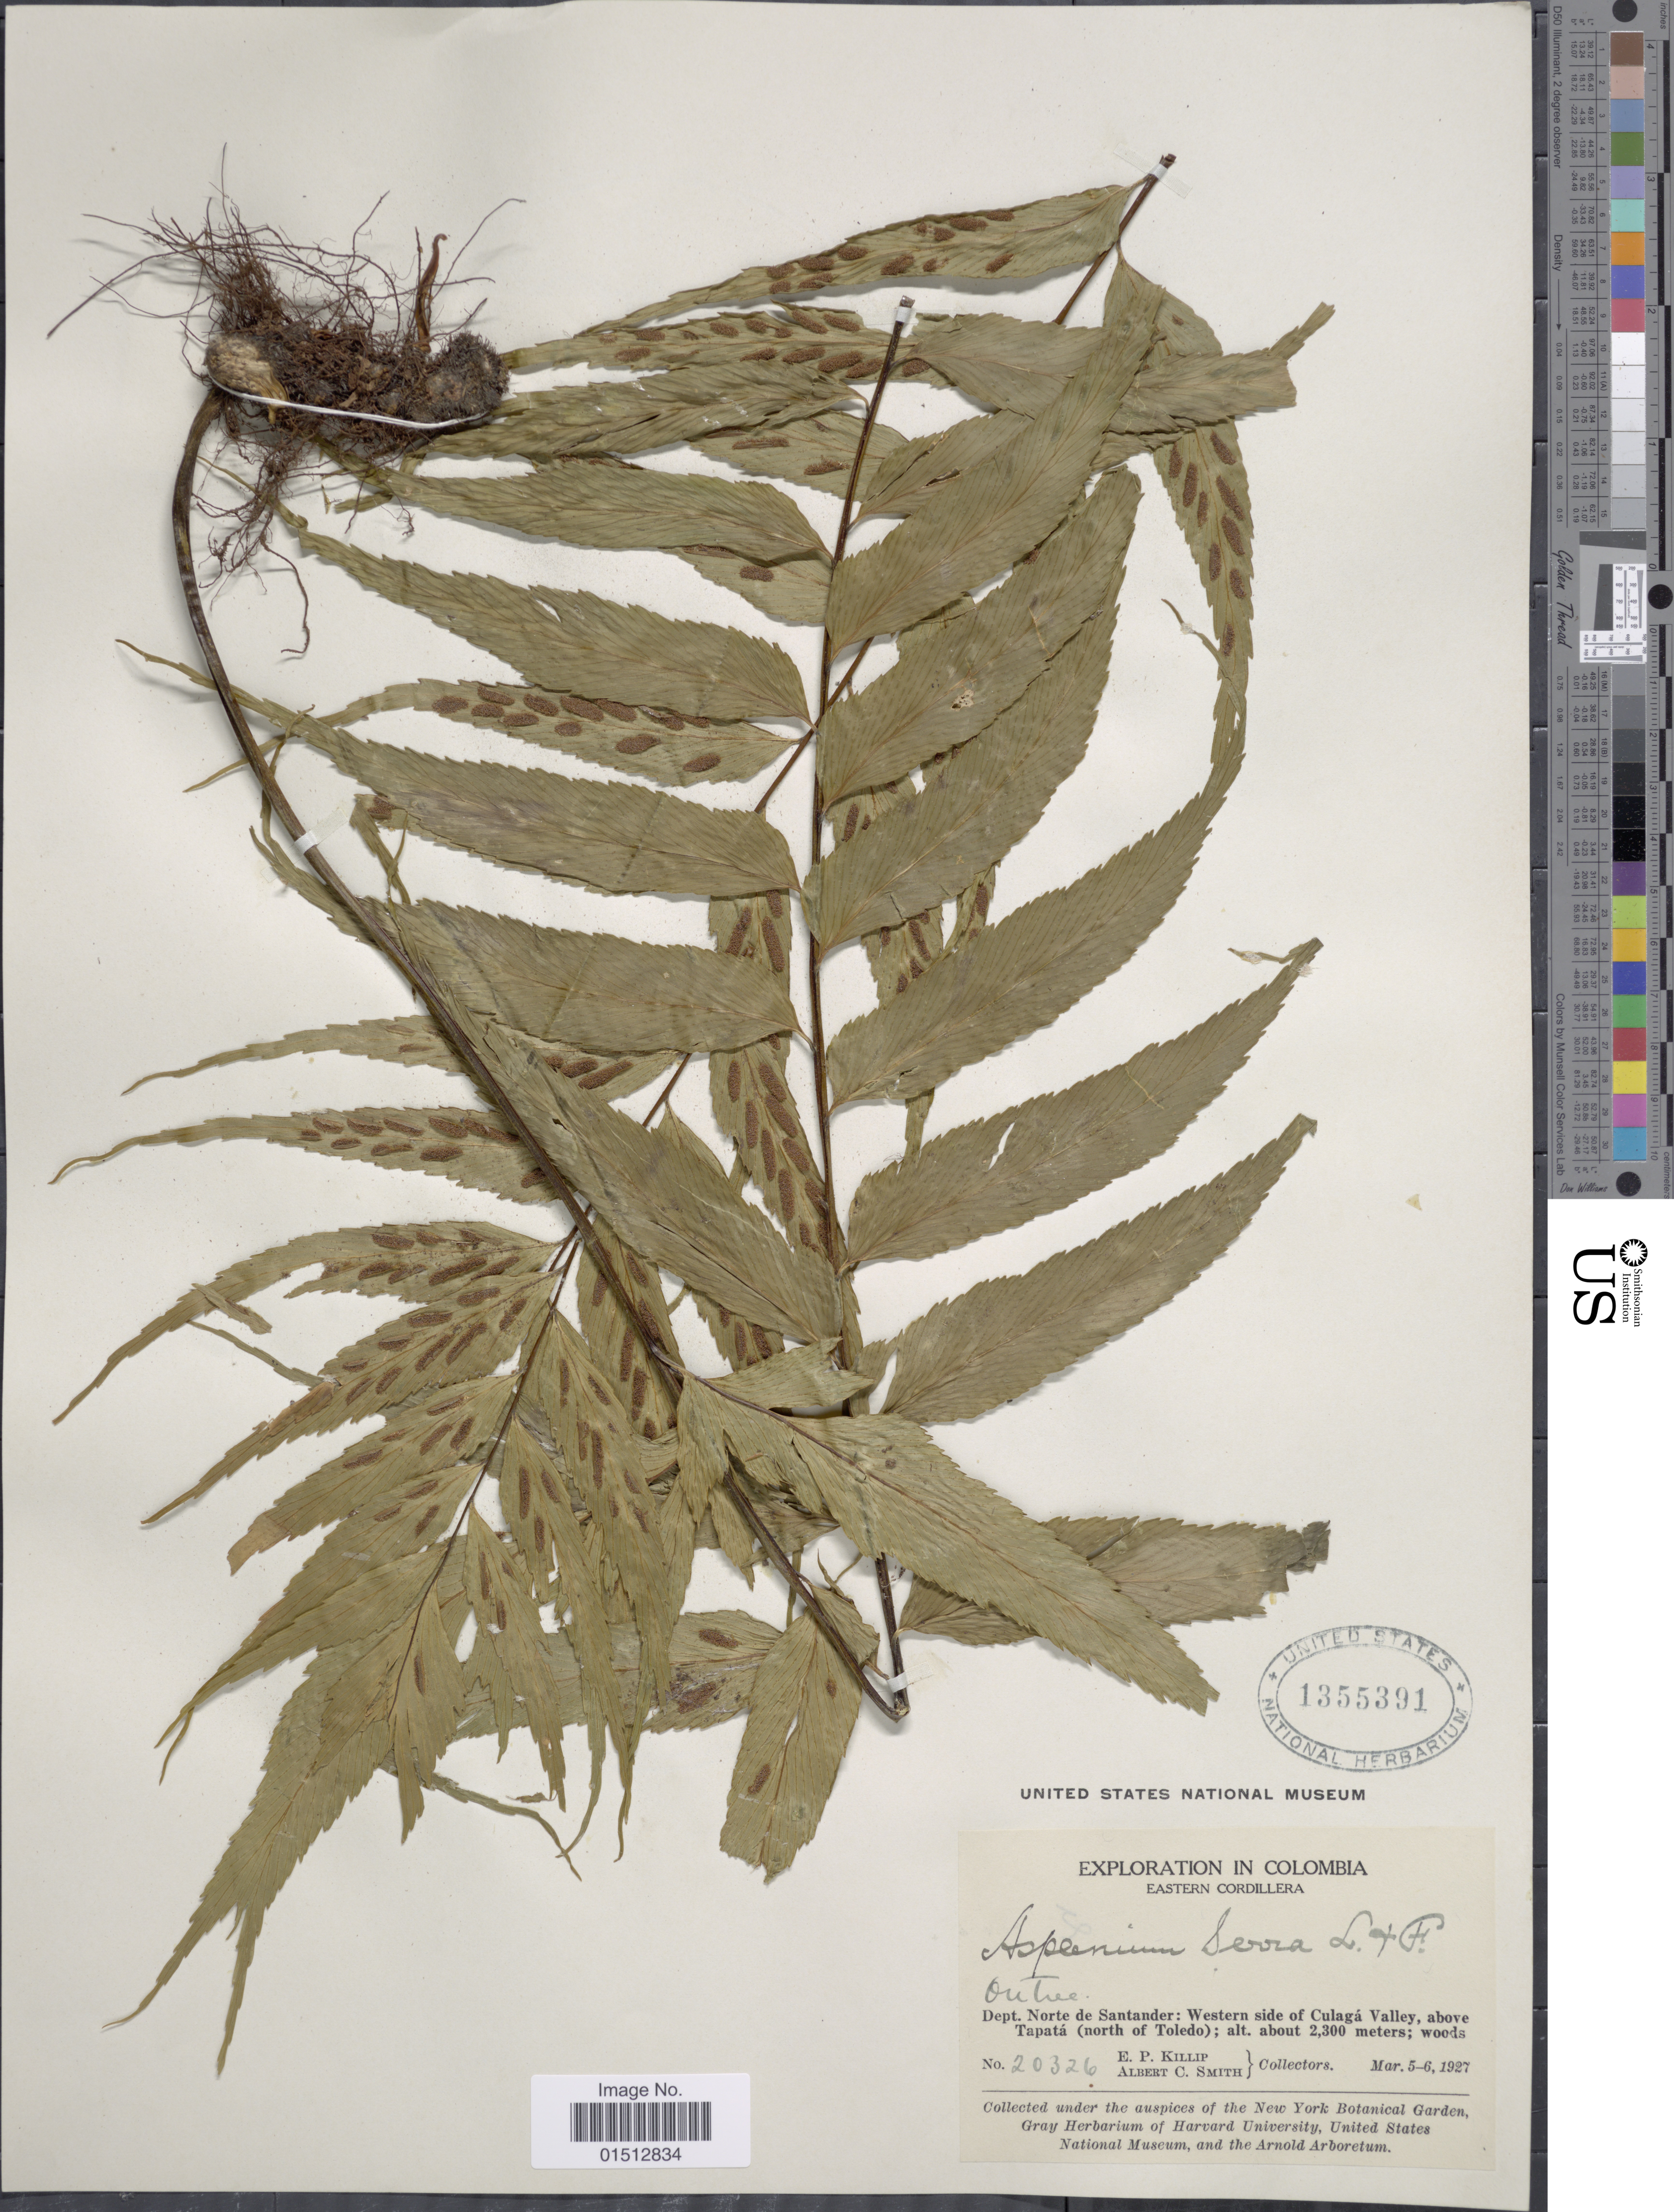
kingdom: Plantae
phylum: Tracheophyta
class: Polypodiopsida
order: Polypodiales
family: Aspleniaceae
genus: Asplenium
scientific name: Asplenium serra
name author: Langsd. & Fisch.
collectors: E. P. Killip & A. C. Smith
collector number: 20326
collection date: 1927-03-05/1927-03-06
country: Colombia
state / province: Norte de Santander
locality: Colombia, Eastern Cordillera. Dept. Norte de Santander: Western side of Culaga Valley, above Tapata ( north of Toledo).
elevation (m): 2300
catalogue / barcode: US 1355391